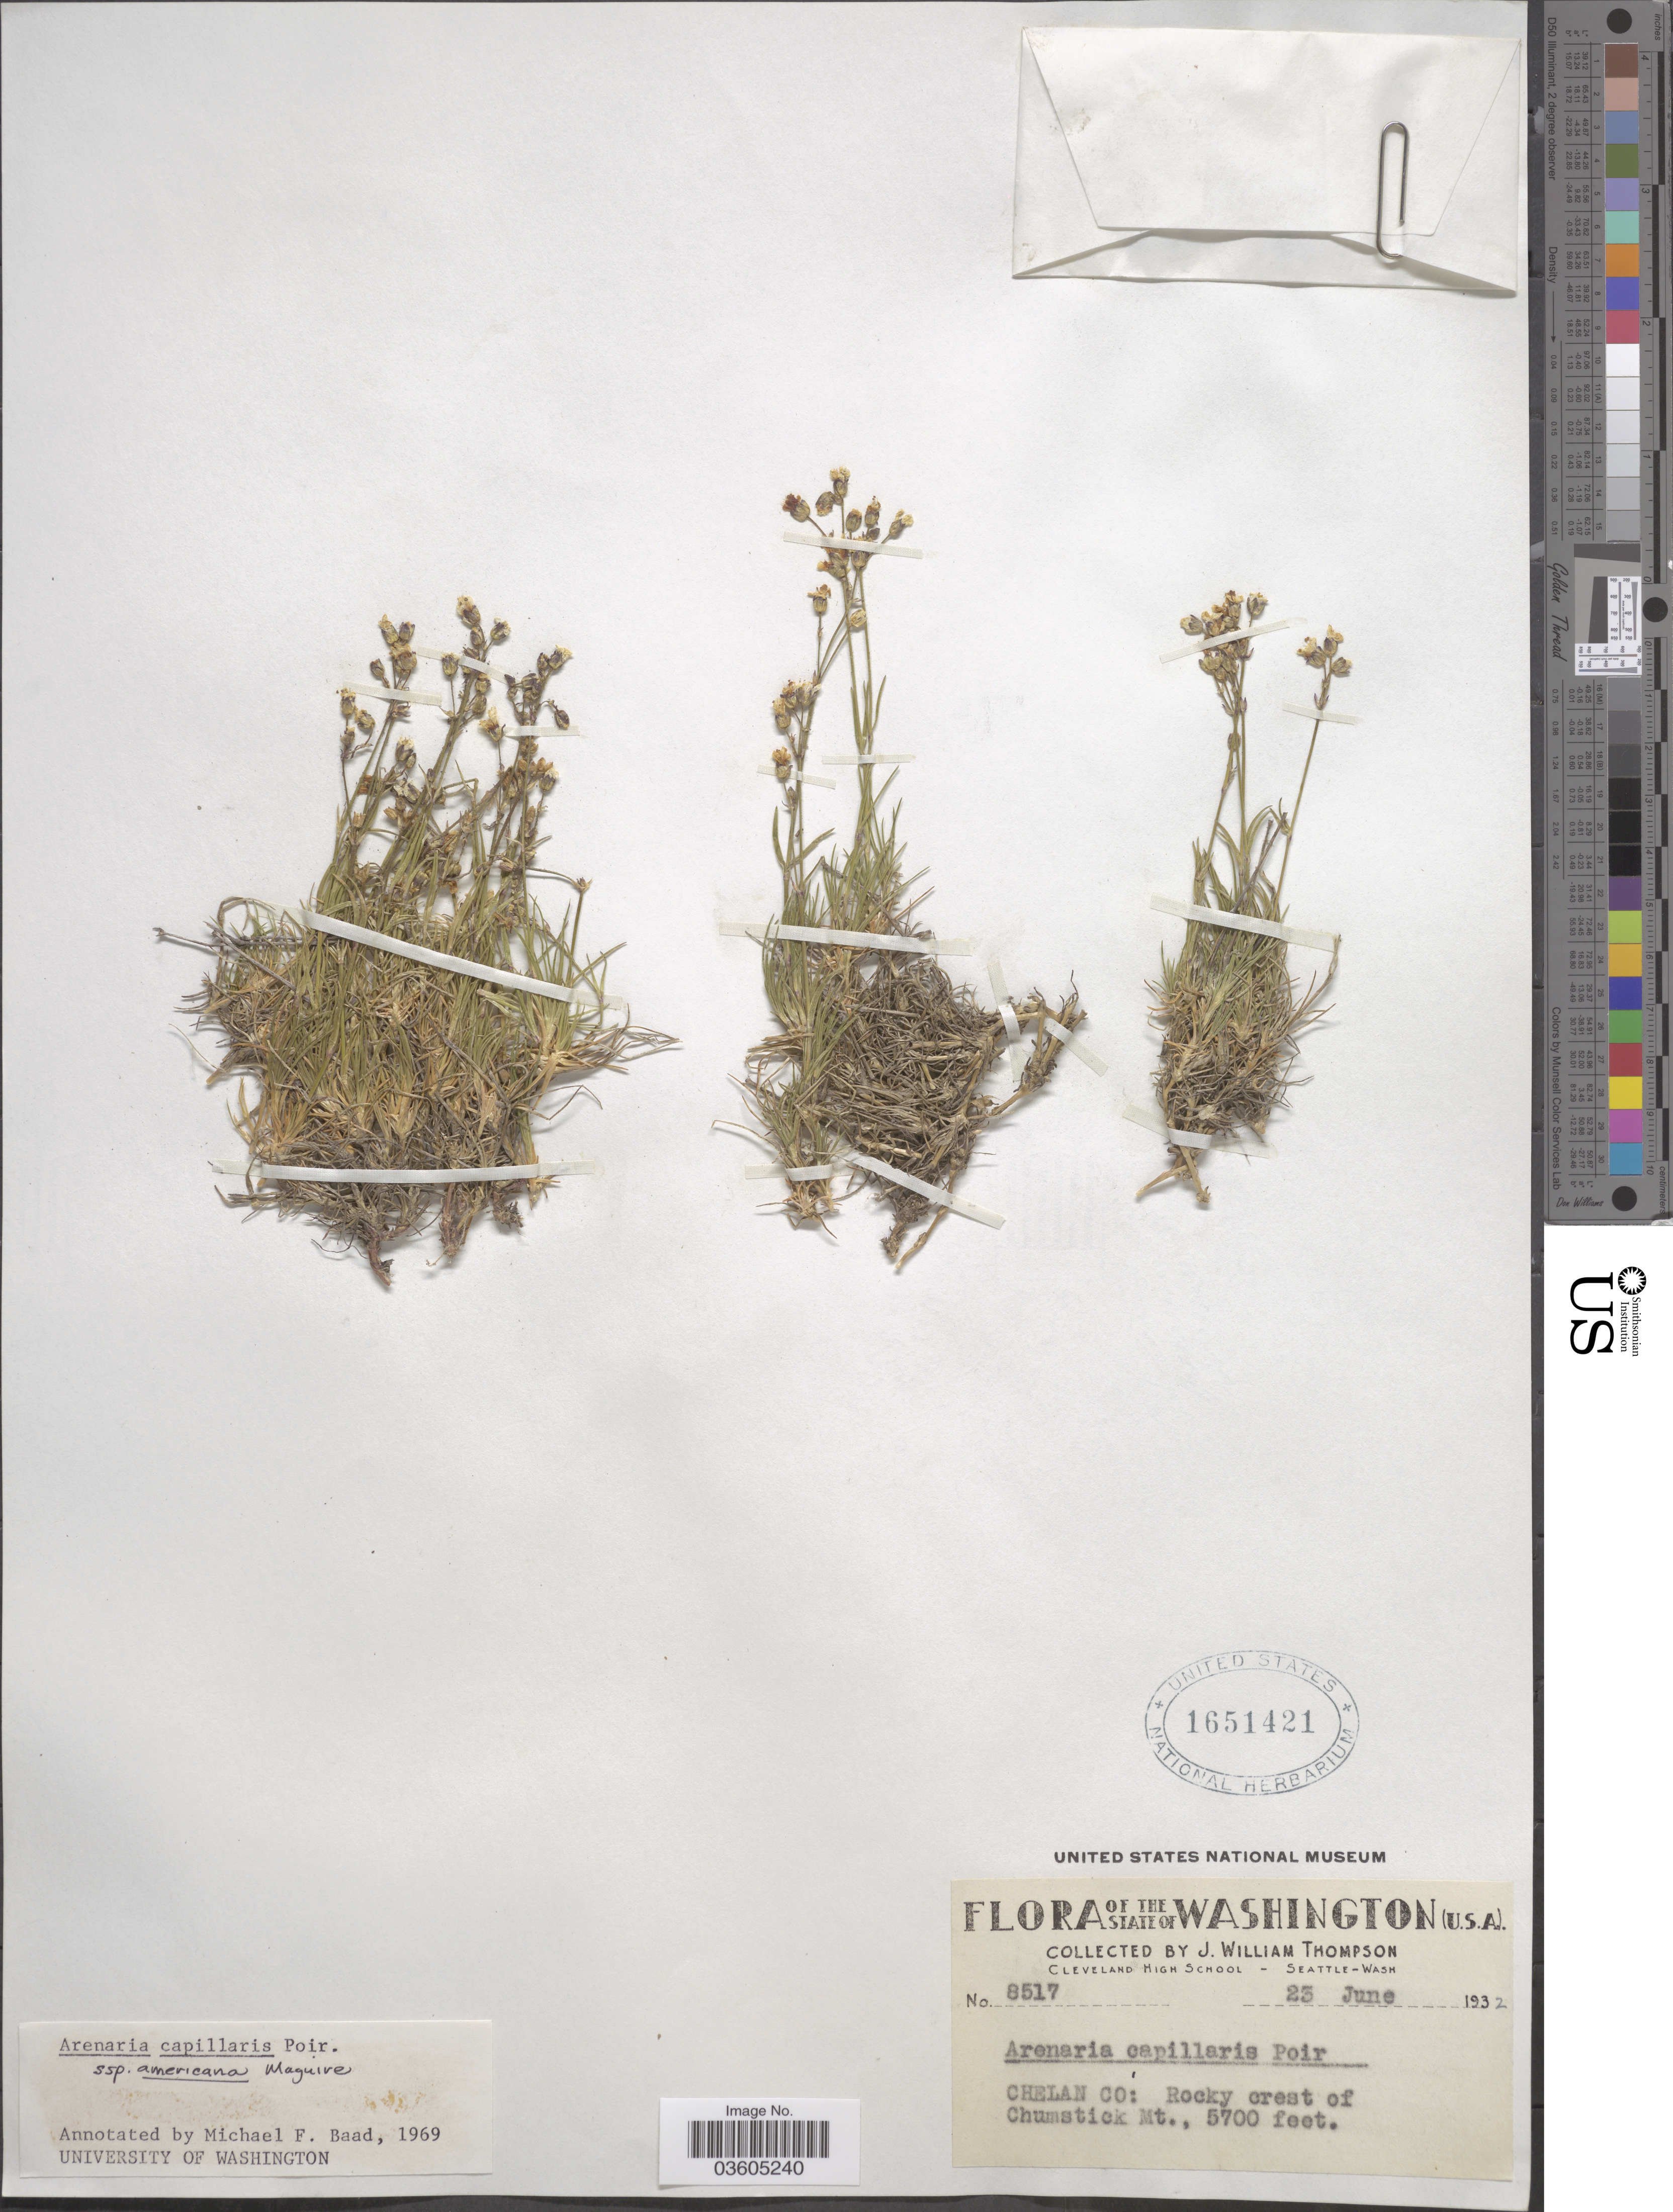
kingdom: Plantae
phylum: Tracheophyta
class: Magnoliopsida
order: Caryophyllales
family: Caryophyllaceae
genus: Eremogone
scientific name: Eremogone capillaris var. americana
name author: (Maguire) R.L. Hartm. & Rabeler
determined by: U.S. National Herbarium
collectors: J. W. Thompson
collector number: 8517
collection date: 1932-06-23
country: United States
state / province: Washington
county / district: Chelan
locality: Chelan Co: Rocky crest of Chumstick Mt.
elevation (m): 1737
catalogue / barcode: US 1651421